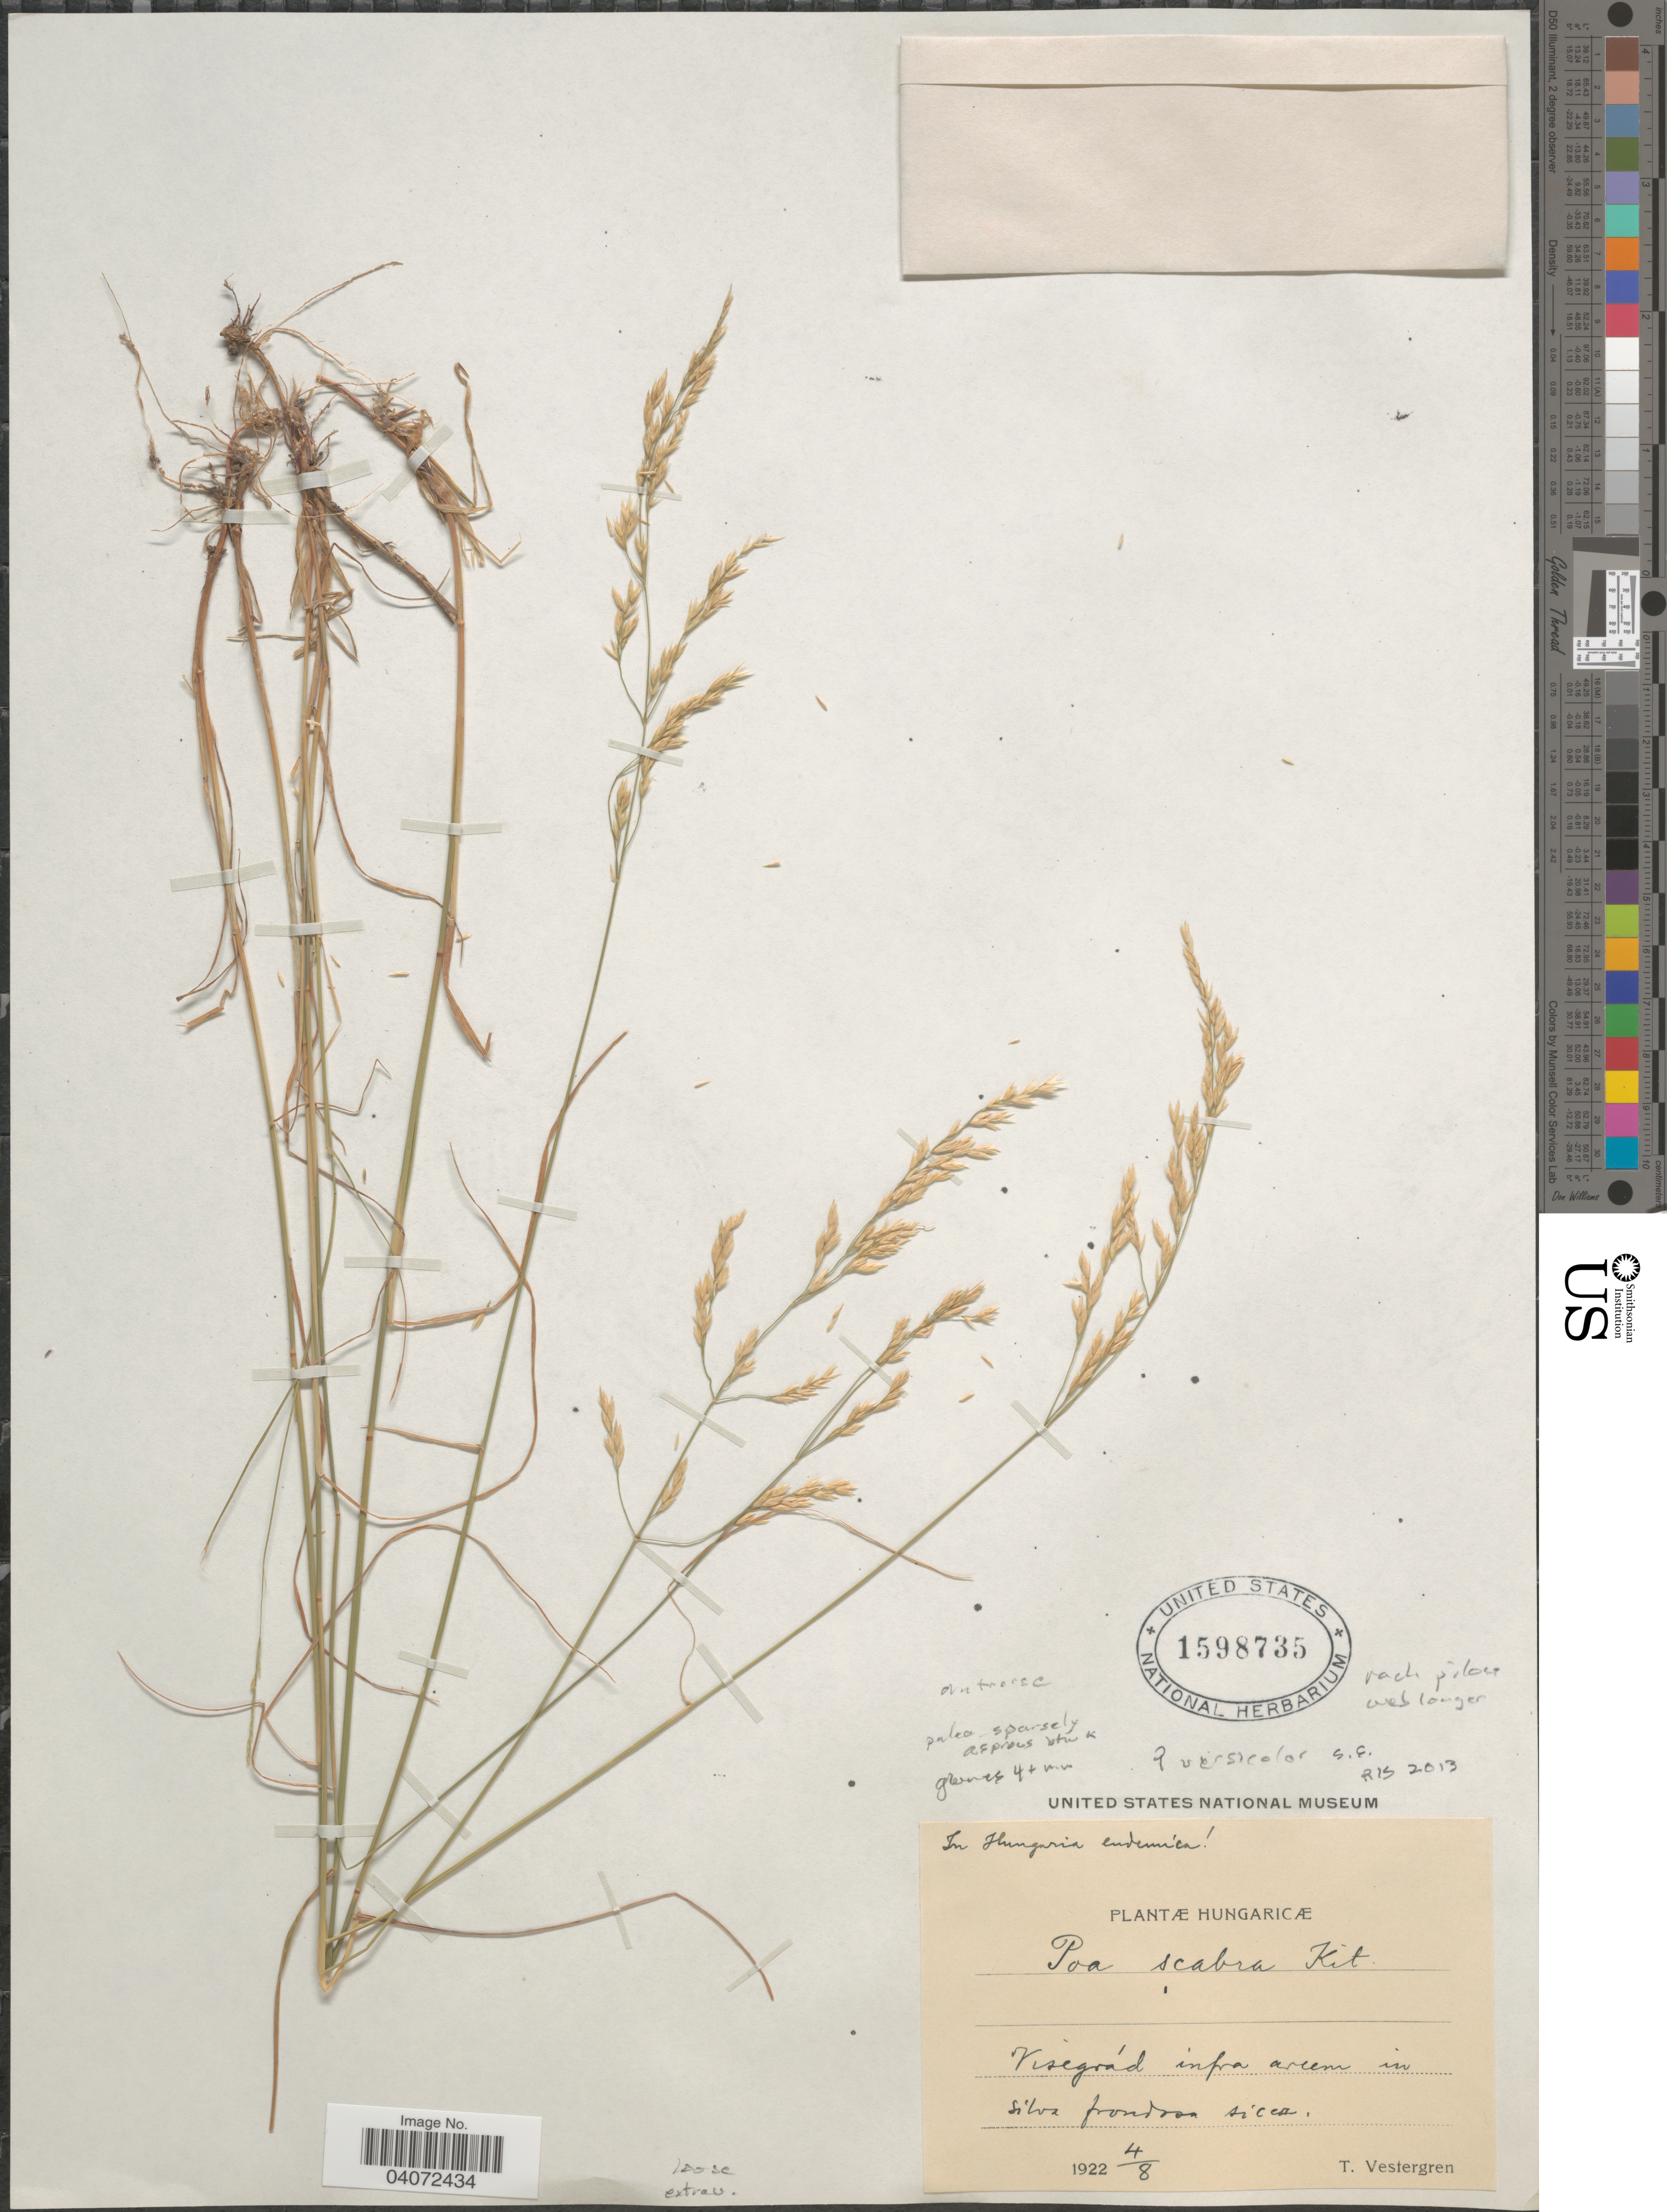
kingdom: Plantae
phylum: Tracheophyta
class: Liliopsida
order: Poales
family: Poaceae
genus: Poa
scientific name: Poa pannonica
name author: A. Kern.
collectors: T. Vestergren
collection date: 1922-08-04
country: Hungary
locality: Hungaricæ. Visegrád infra arum in silva frondosa sicca.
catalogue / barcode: US 1598735